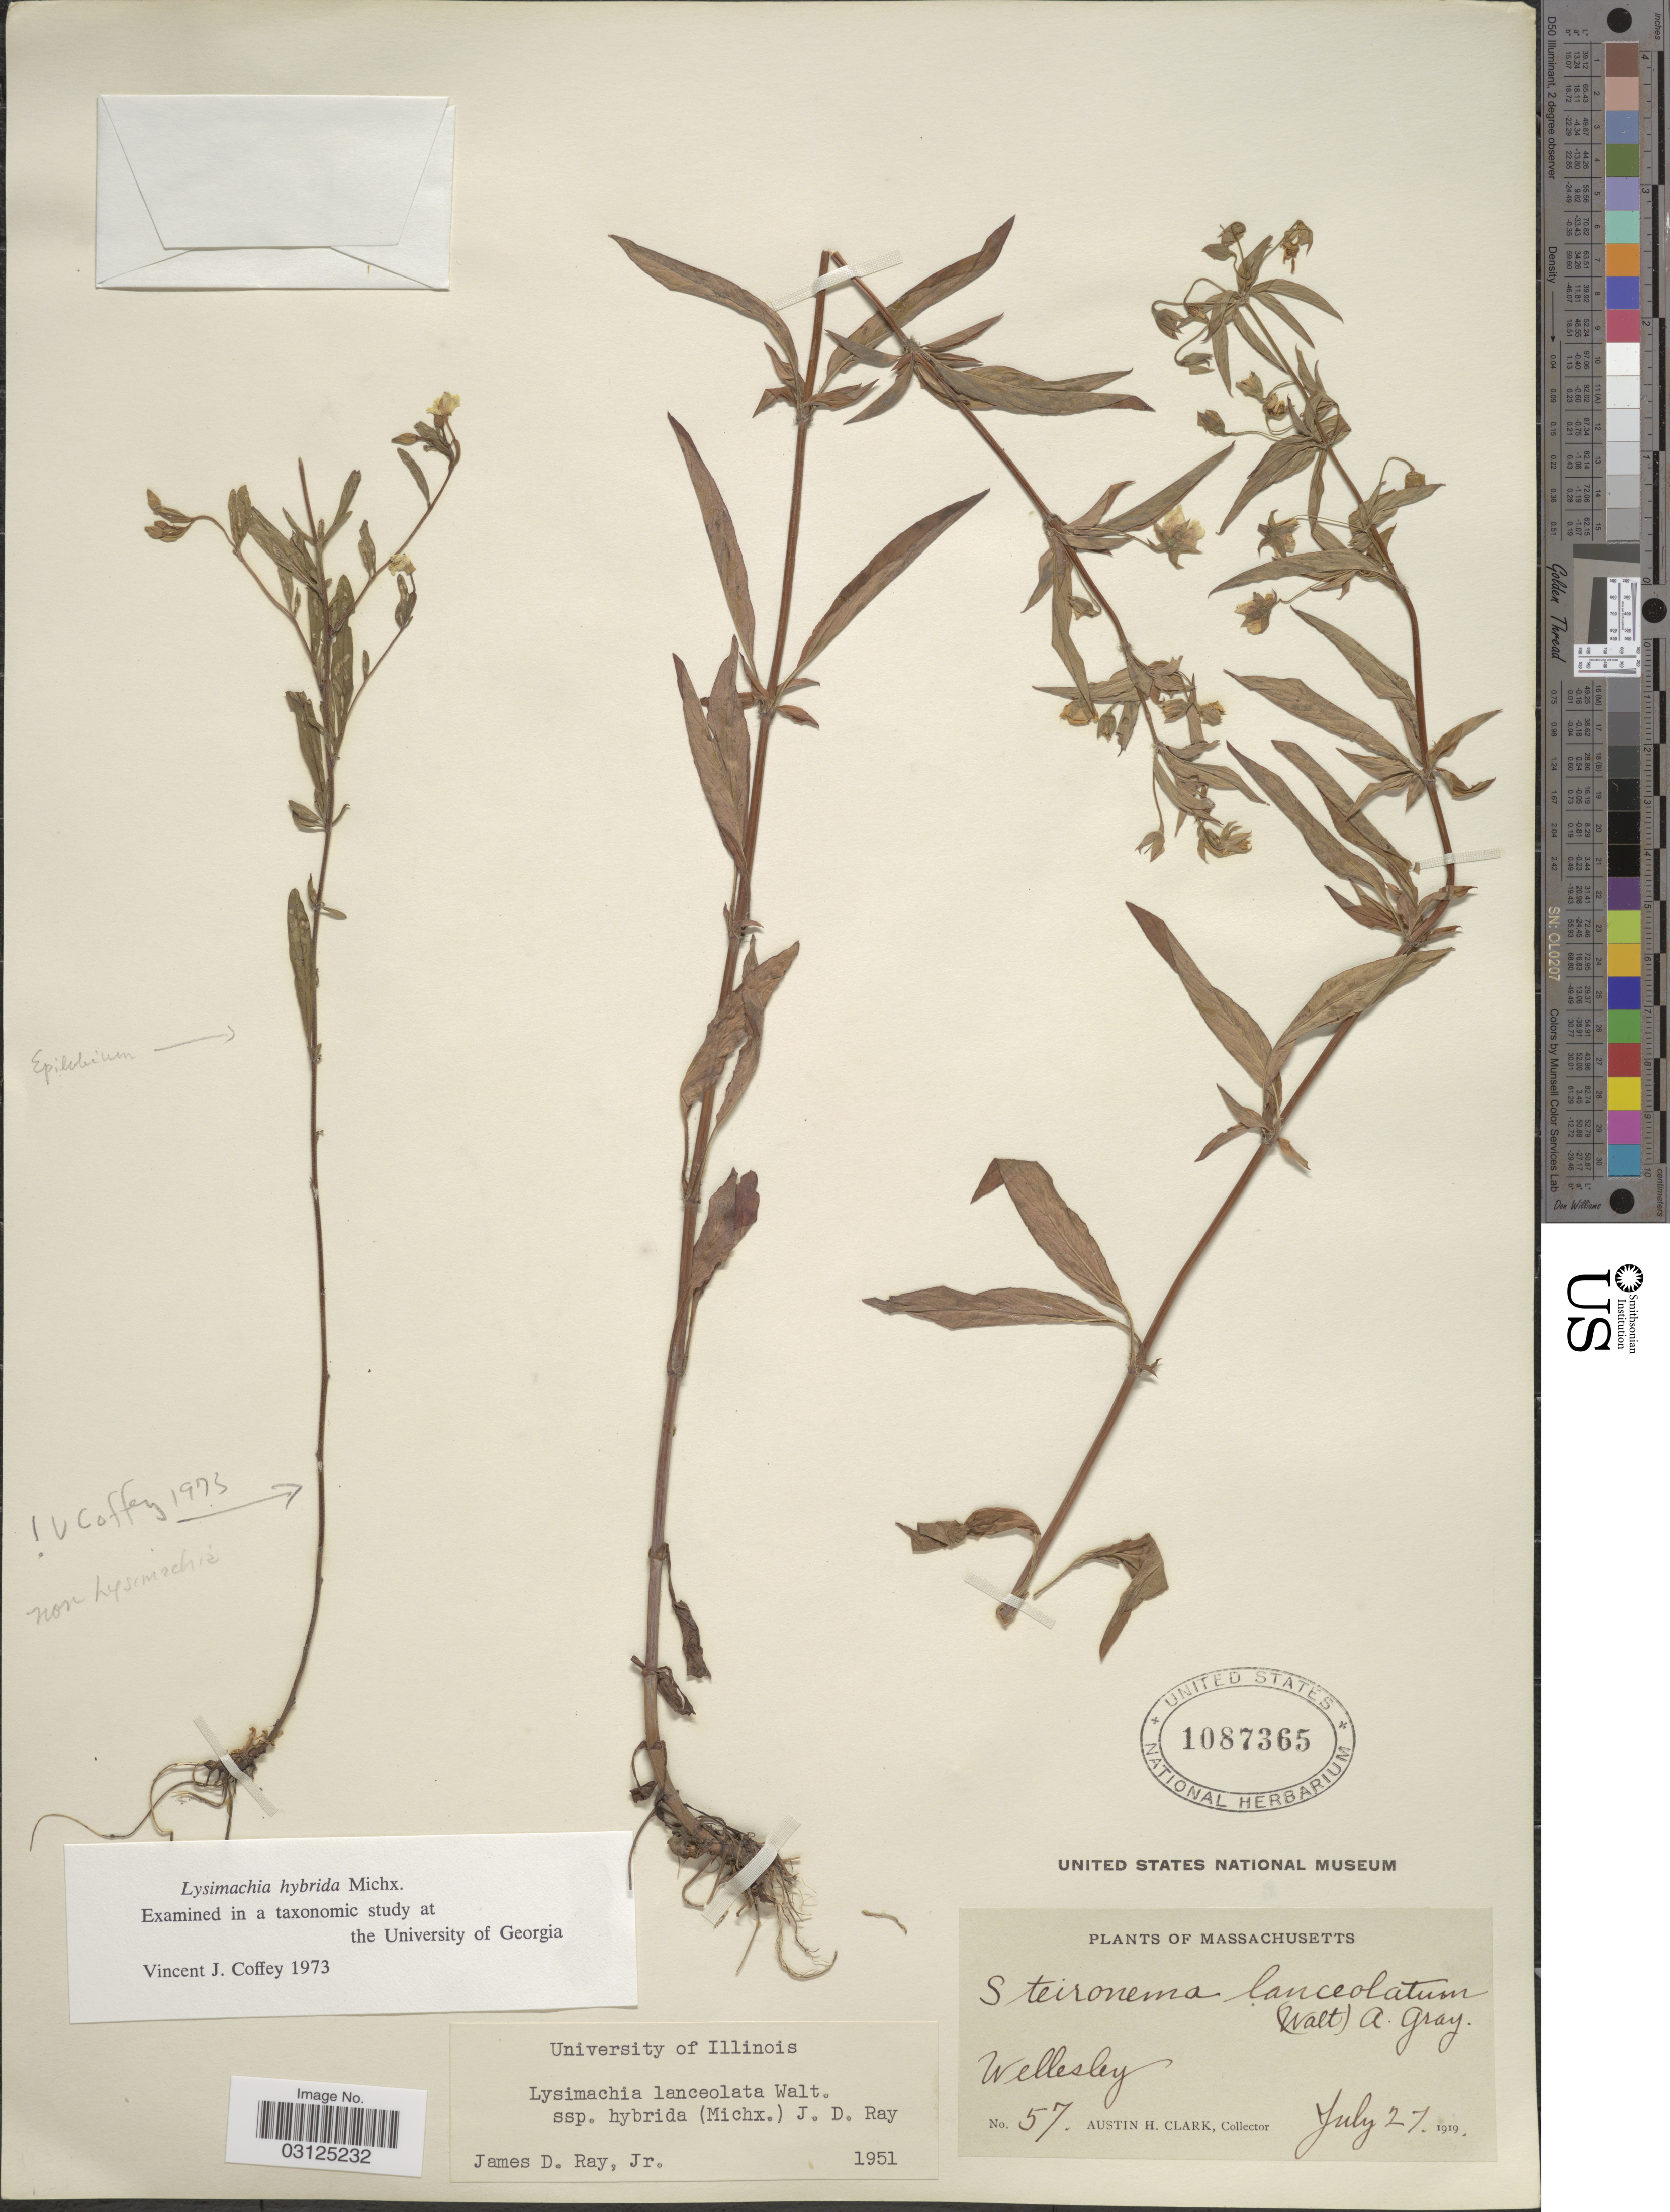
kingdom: Plantae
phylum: Tracheophyta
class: Magnoliopsida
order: Ericales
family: Primulaceae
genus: Lysimachia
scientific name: Lysimachia hybrida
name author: Michx.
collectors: A. H. Clark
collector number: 57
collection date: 1919-07-27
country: United States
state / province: Massachusetts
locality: Wellesley.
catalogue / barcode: US 1087365